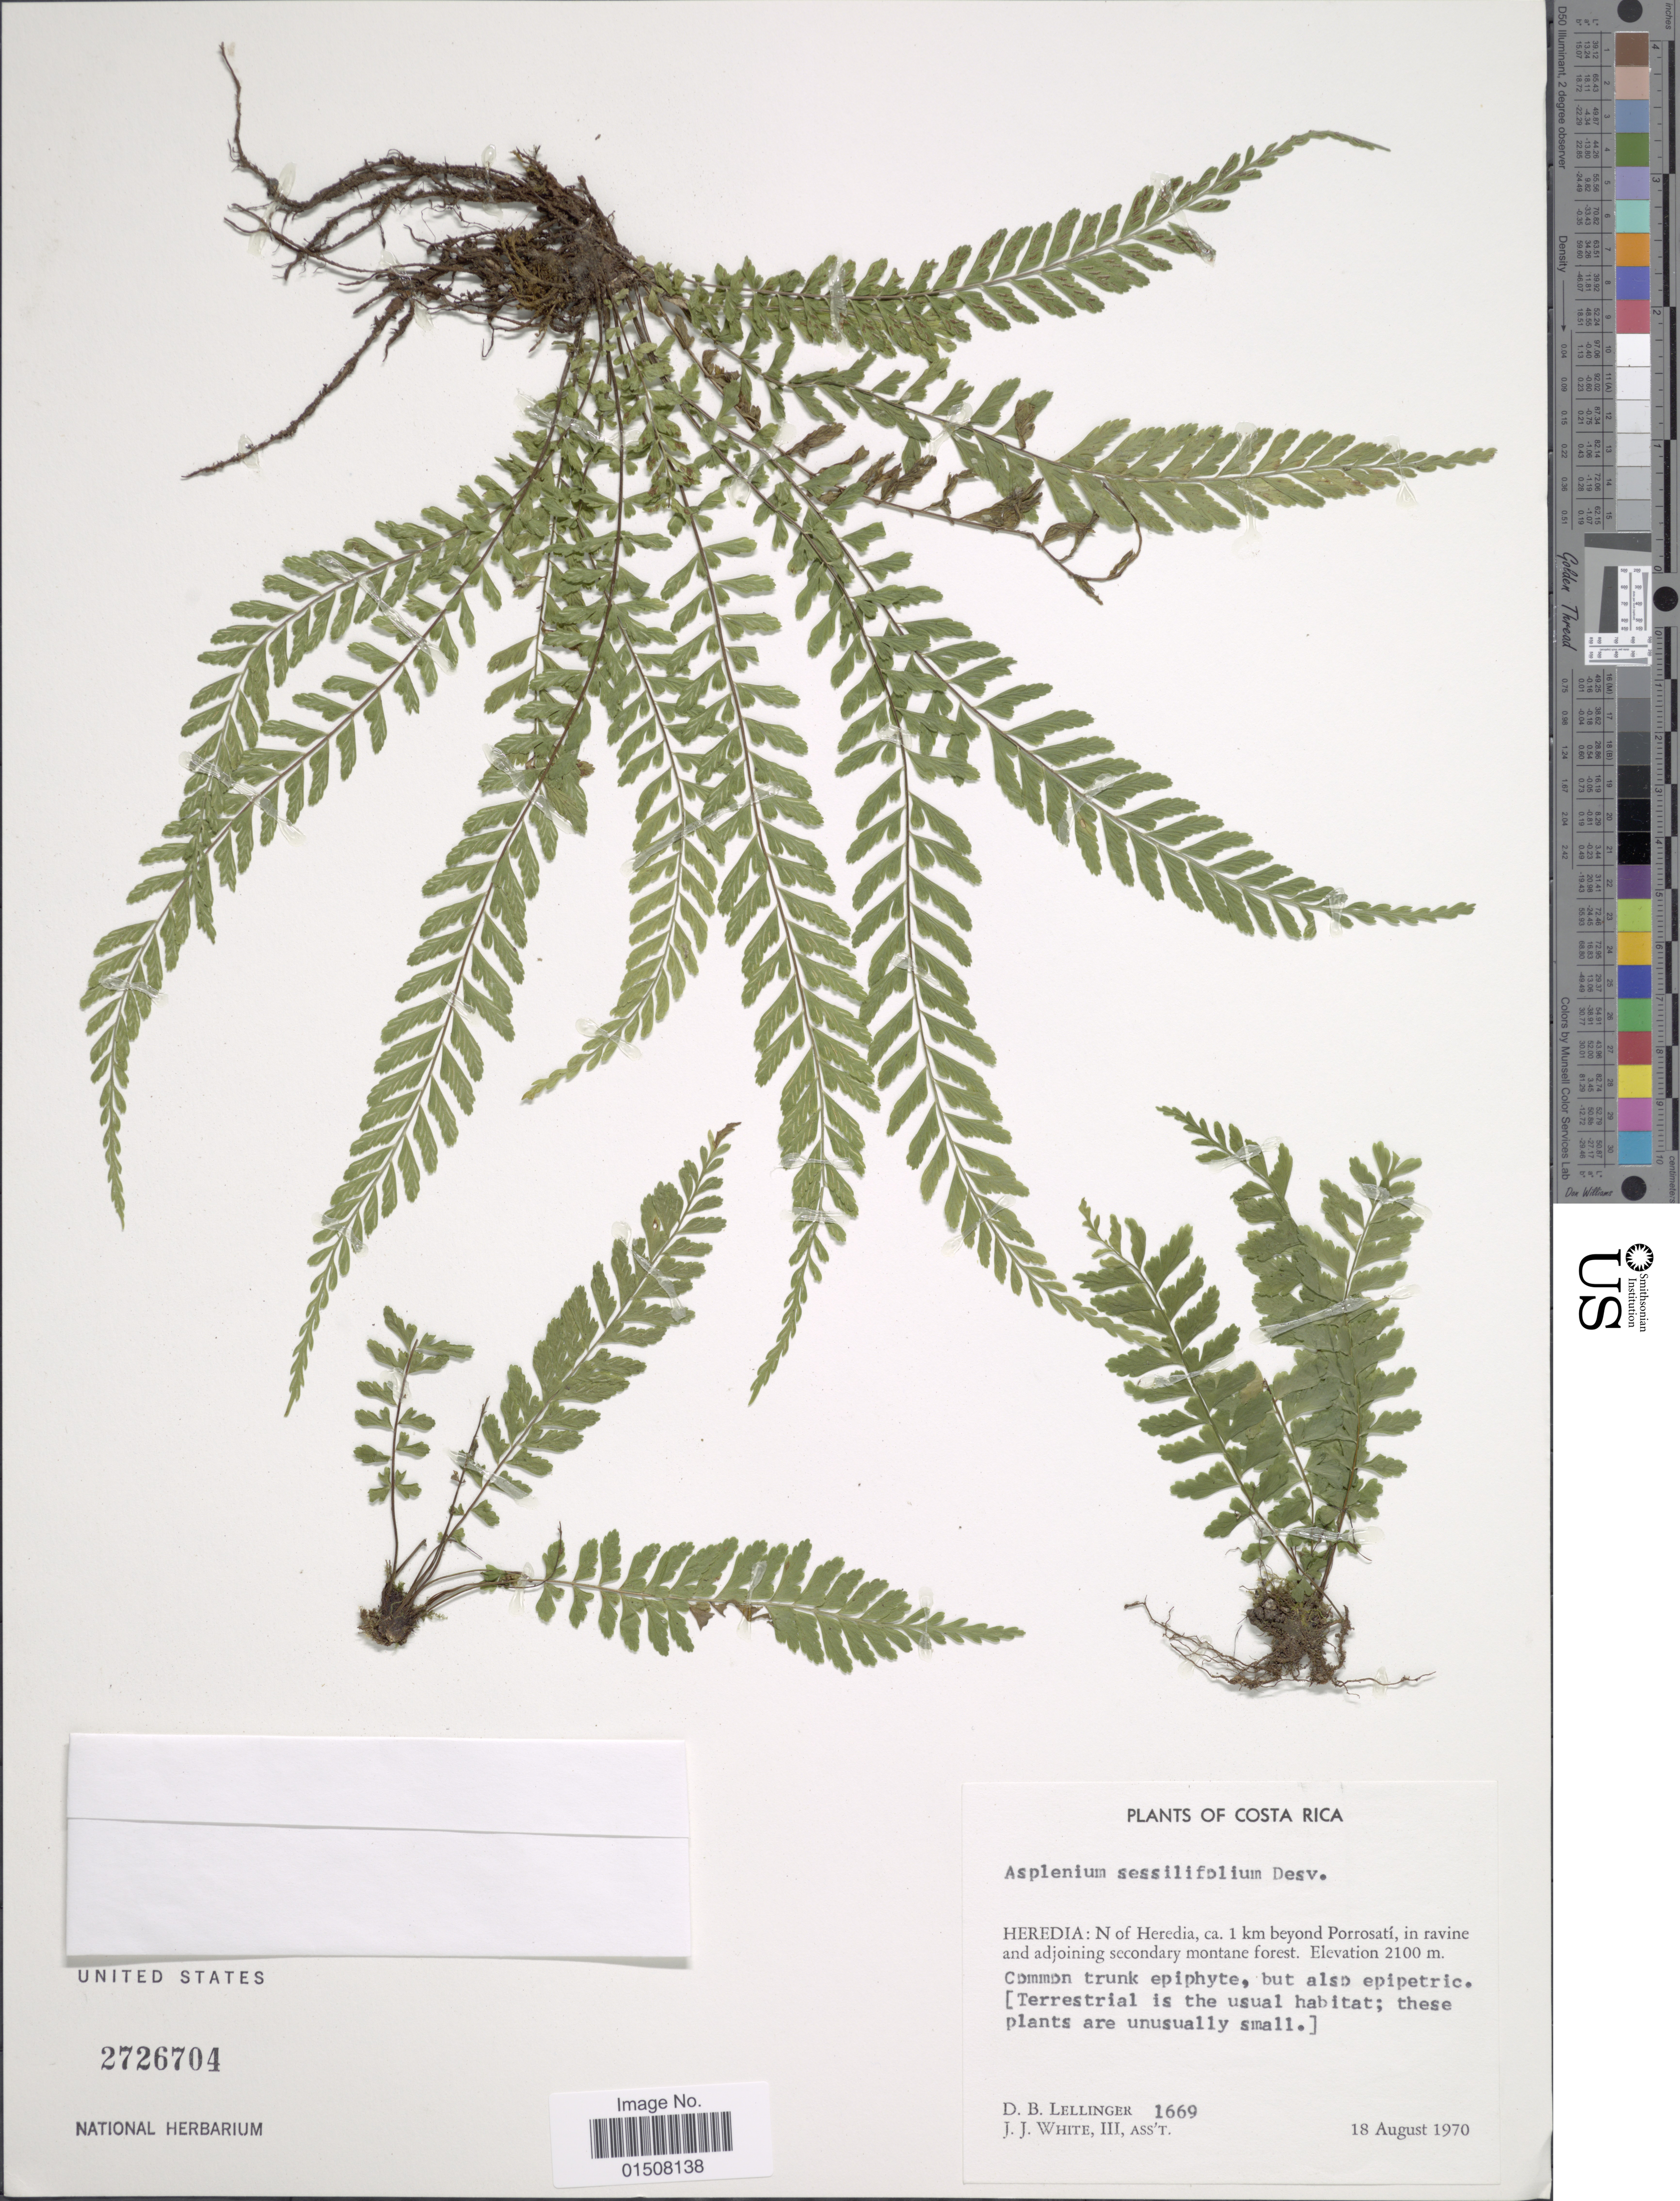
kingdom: Plantae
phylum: Tracheophyta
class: Polypodiopsida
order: Polypodiales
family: Aspleniaceae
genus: Asplenium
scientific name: Asplenium sessilifolium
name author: Desv.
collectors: D. B. Lellinger & J. J. White III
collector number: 1669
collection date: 1970-08-18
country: Costa Rica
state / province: Heredia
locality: N of Heredia, ca. 1 km beyond Porrosati, in ravie and adjoining secondary montane forest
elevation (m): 2100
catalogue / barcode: US 2726704